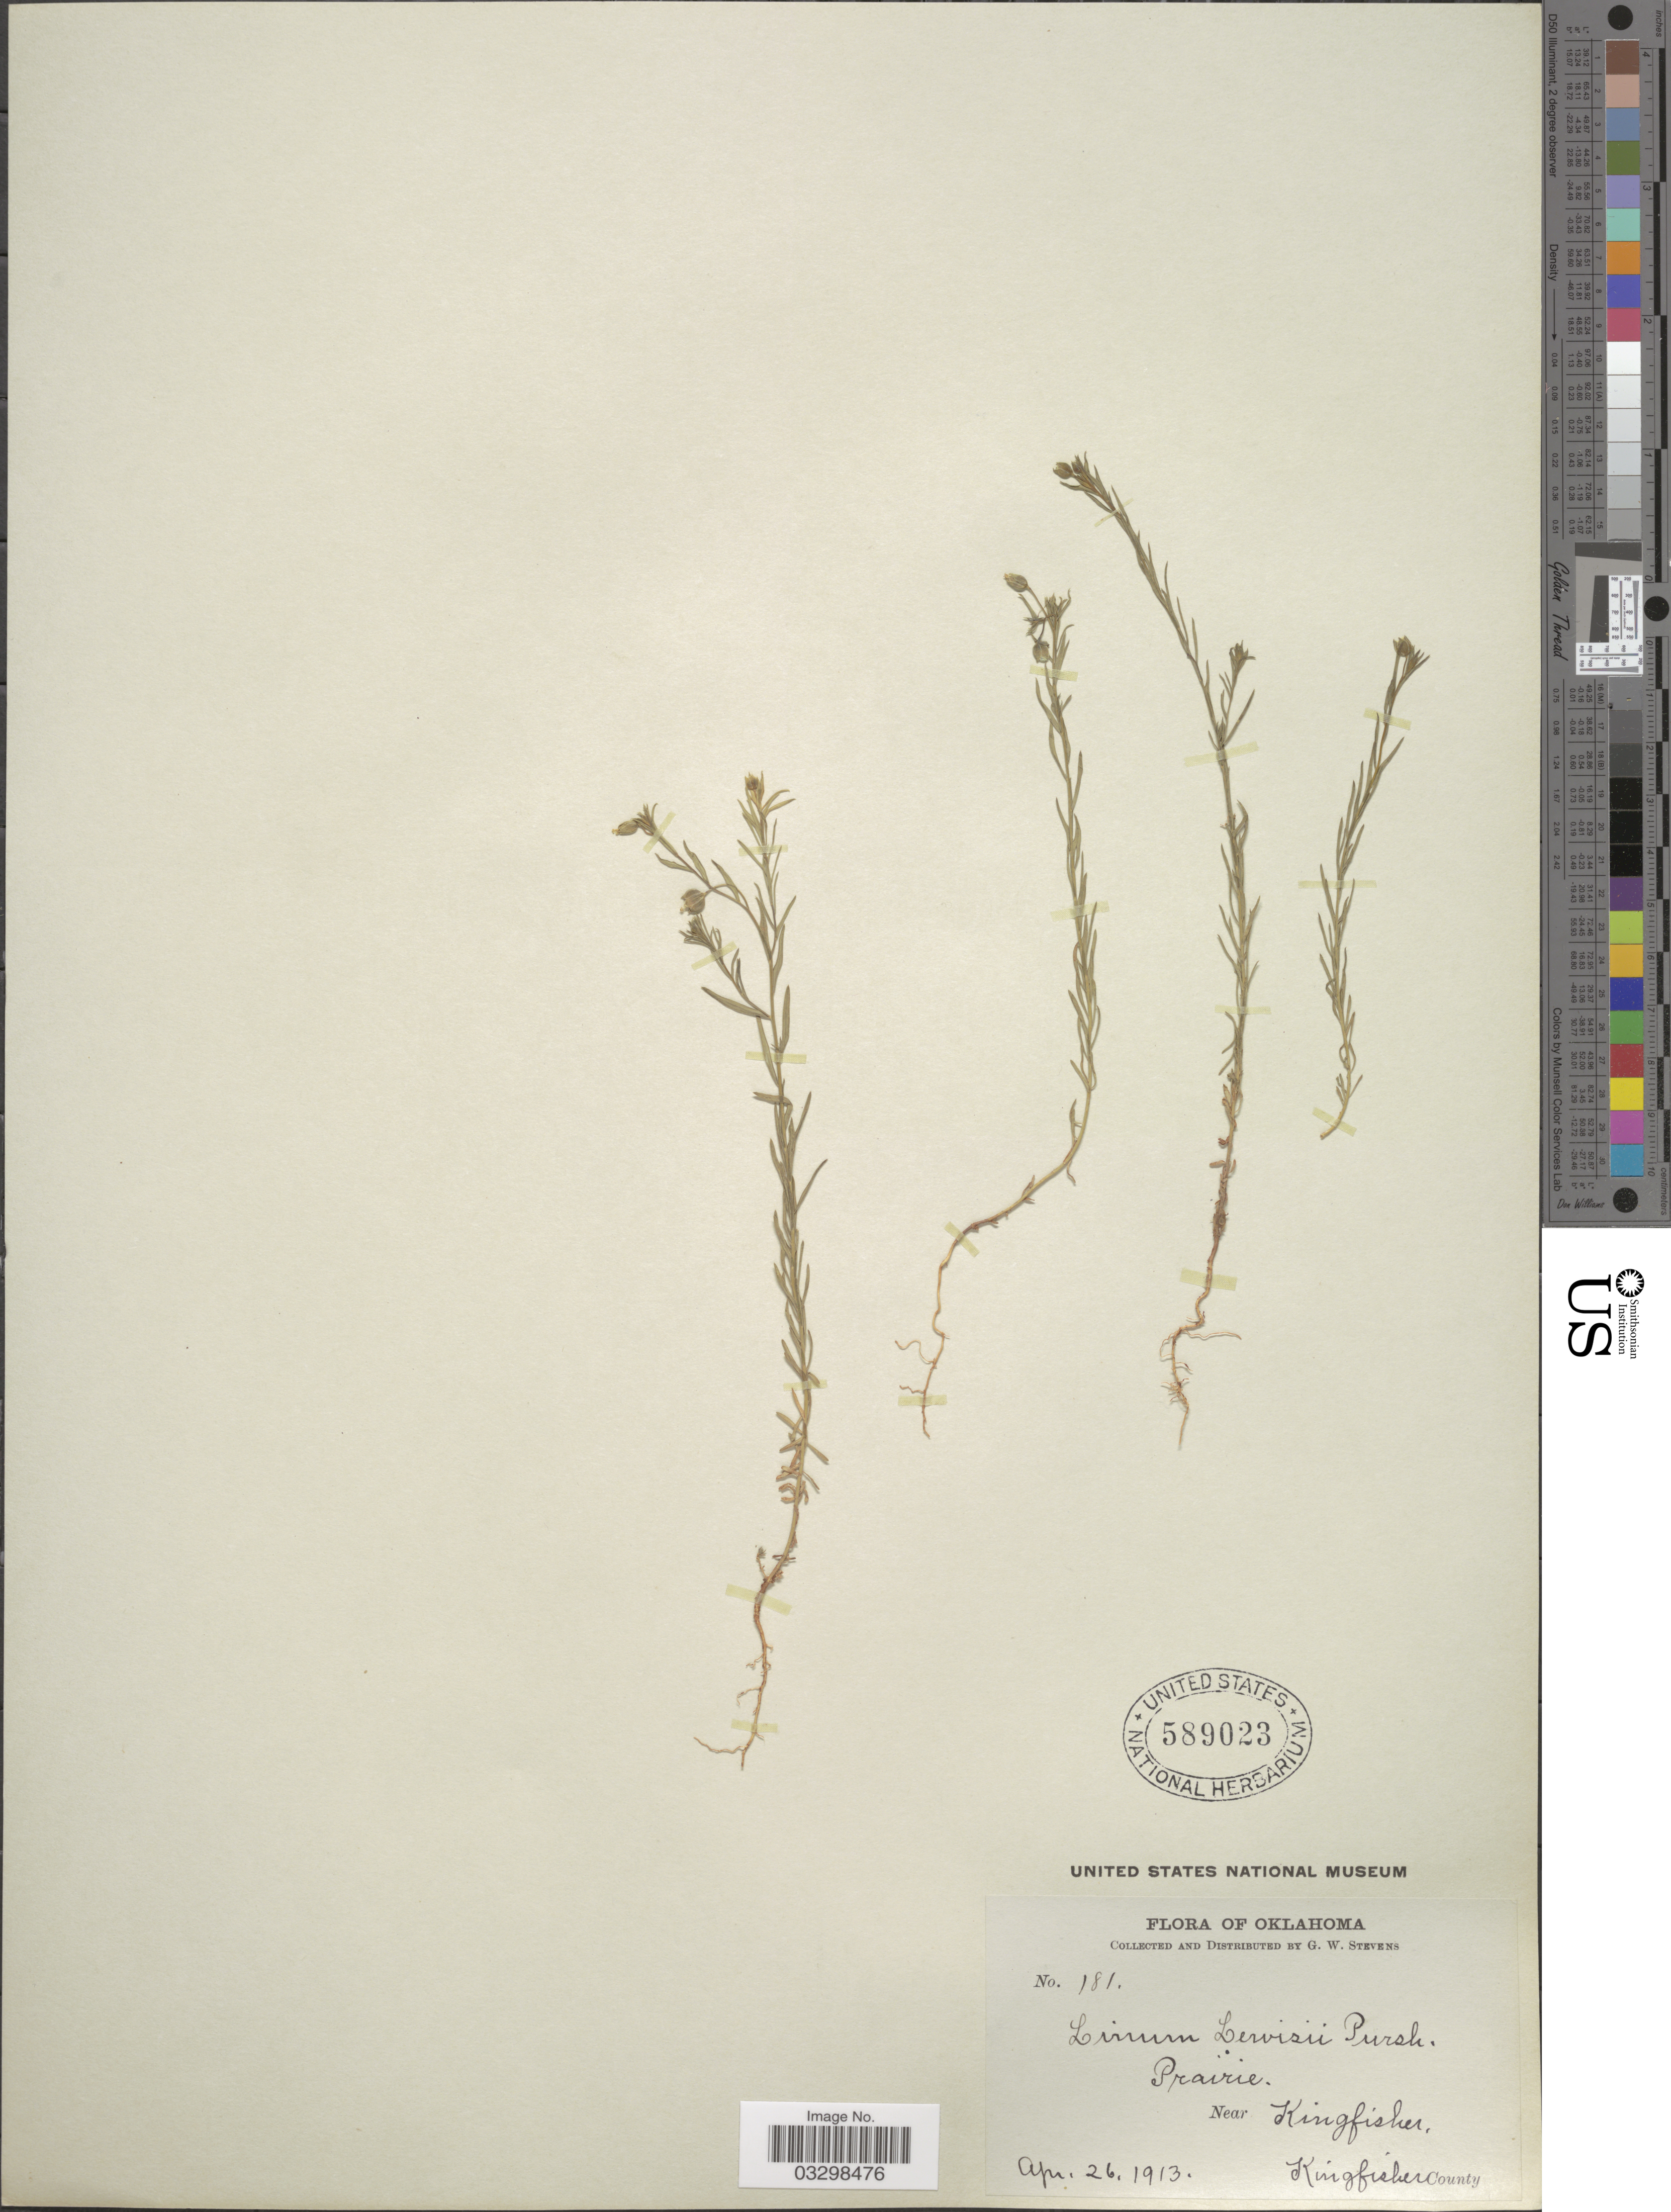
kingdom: Plantae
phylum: Tracheophyta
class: Magnoliopsida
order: Malpighiales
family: Linaceae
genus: Linum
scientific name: Linum lewisii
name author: Pursh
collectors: G. W. Stevens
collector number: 181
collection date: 1913-04-26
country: United States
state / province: Oklahoma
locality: Near Kingfisher Kingfisher County.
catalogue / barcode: US 589023